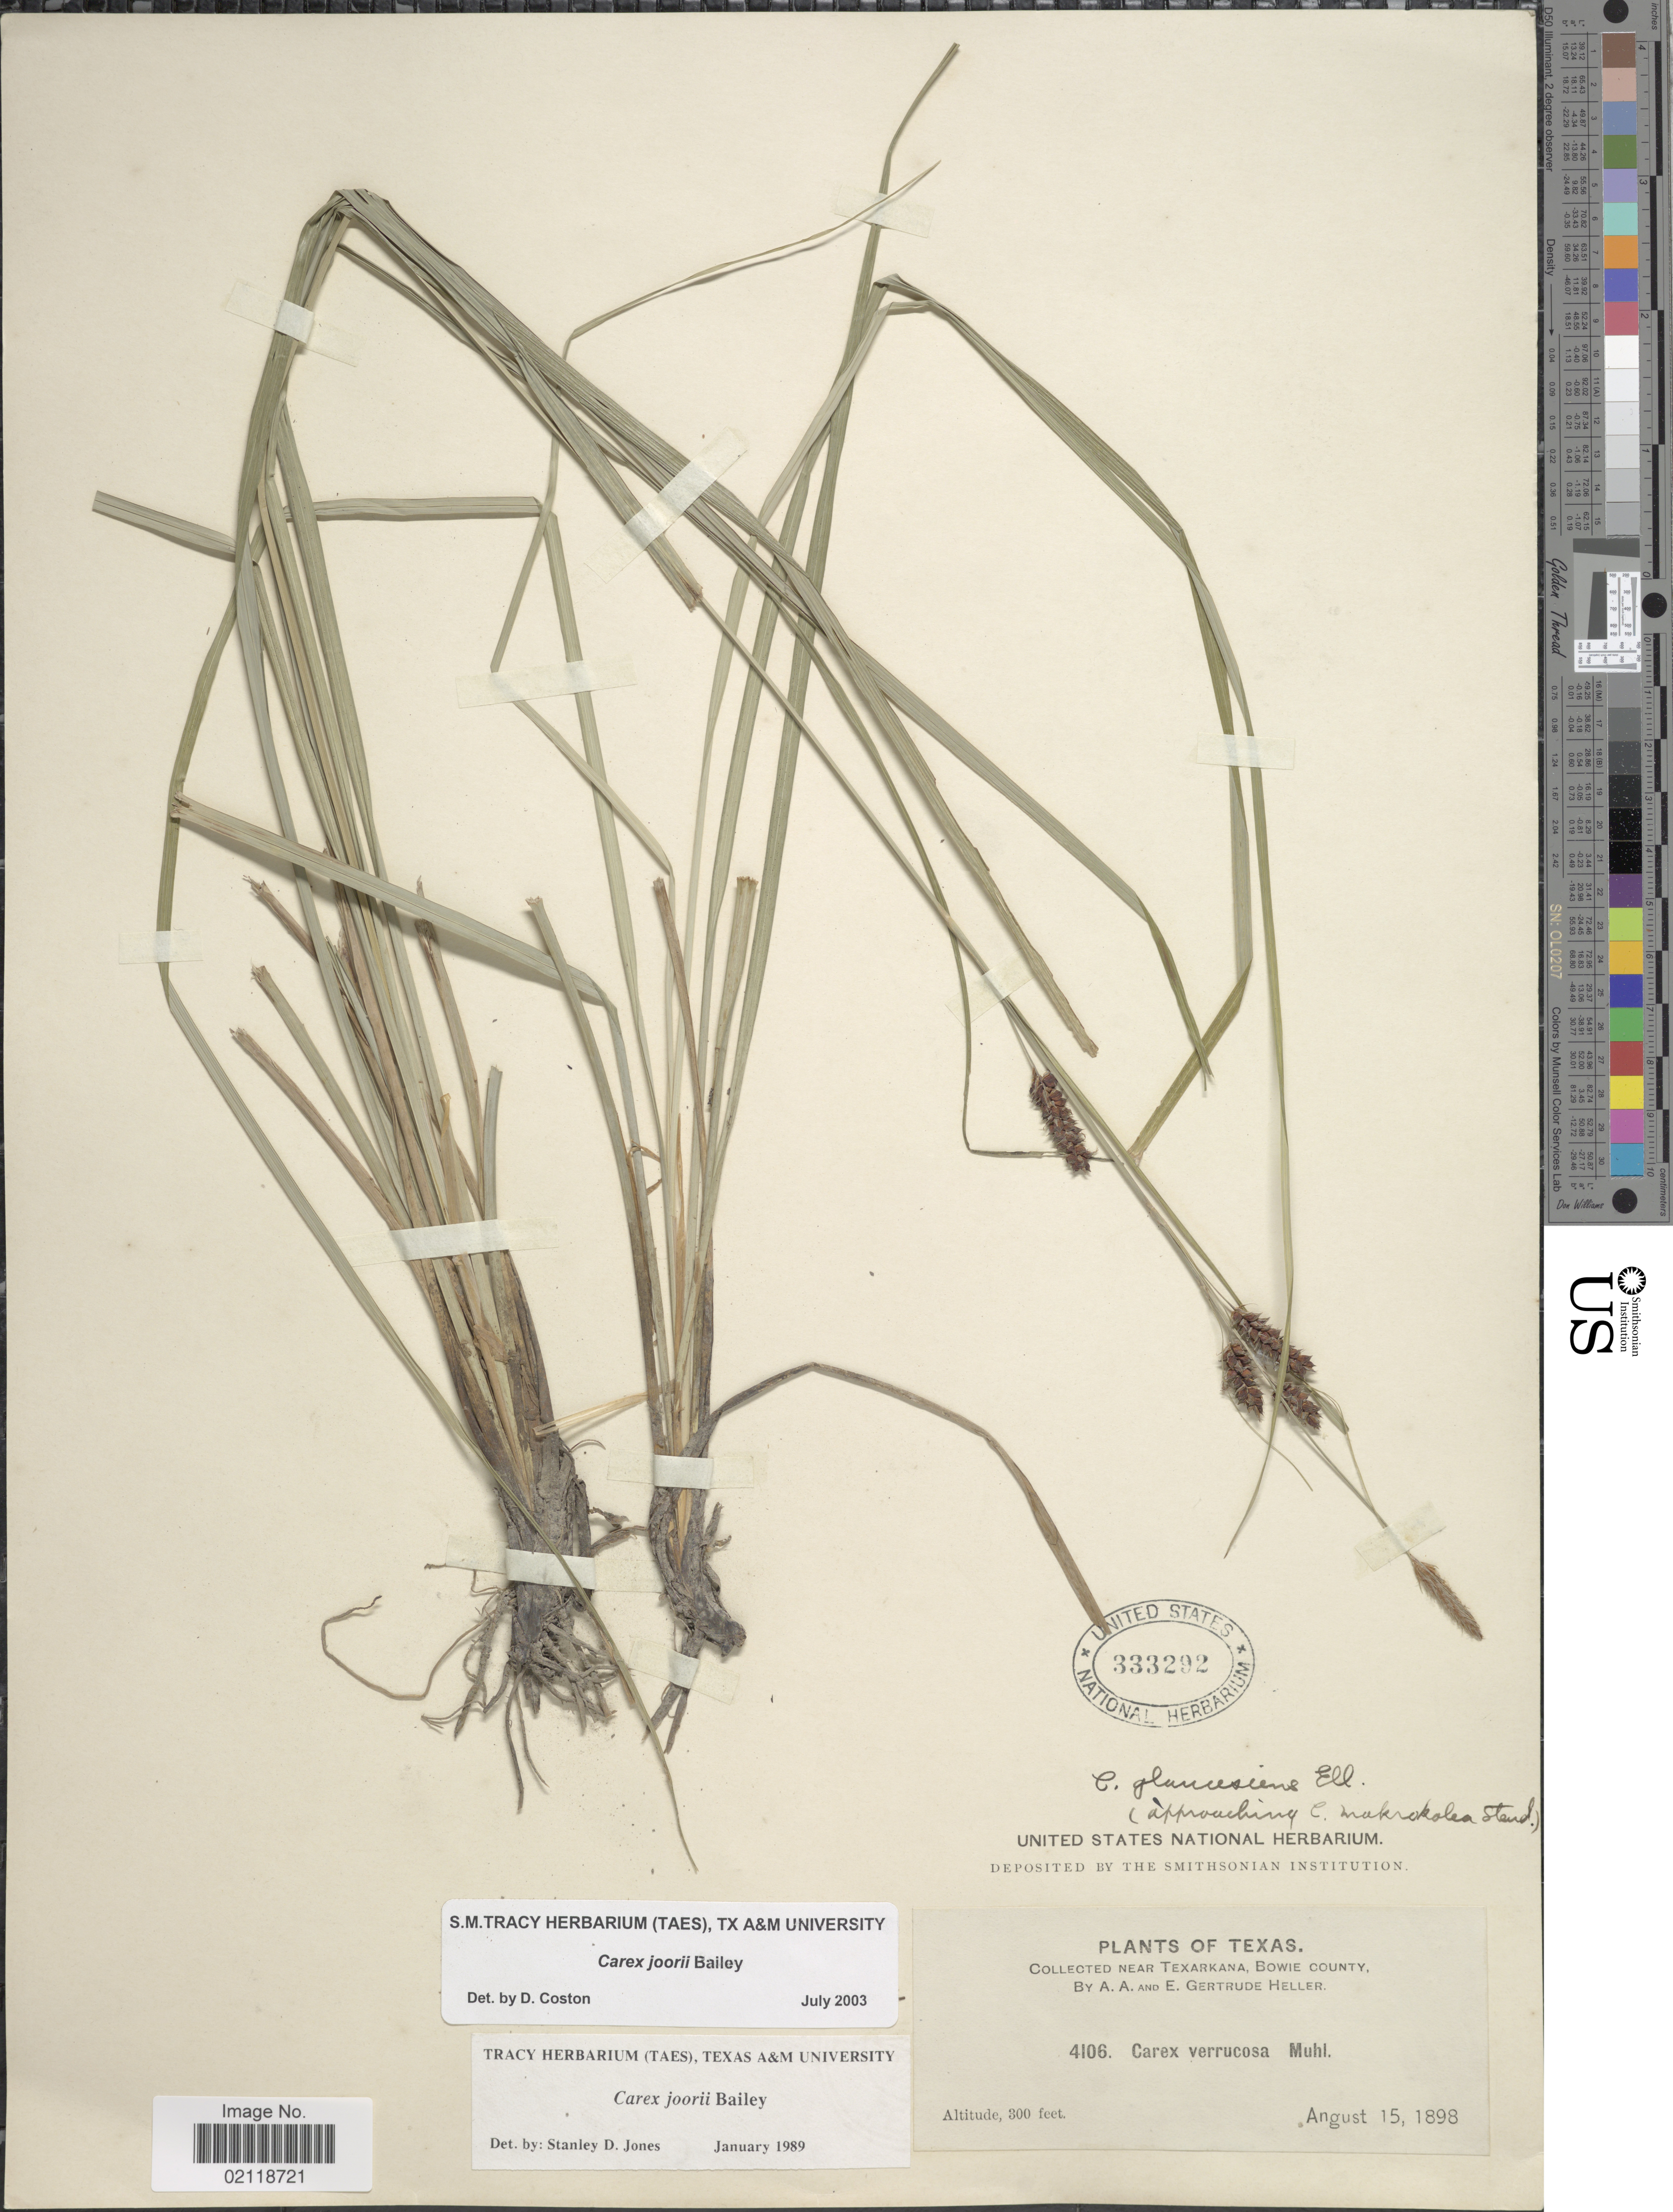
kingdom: Plantae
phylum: Tracheophyta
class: Liliopsida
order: Poales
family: Cyperaceae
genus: Carex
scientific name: Carex joorii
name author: L.H. Bailey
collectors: A. A. Heller & E. Gertrude Heller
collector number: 4106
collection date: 1898-08-15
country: United States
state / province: Texas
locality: Near Texarkana, Bowie County.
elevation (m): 91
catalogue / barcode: US 333292